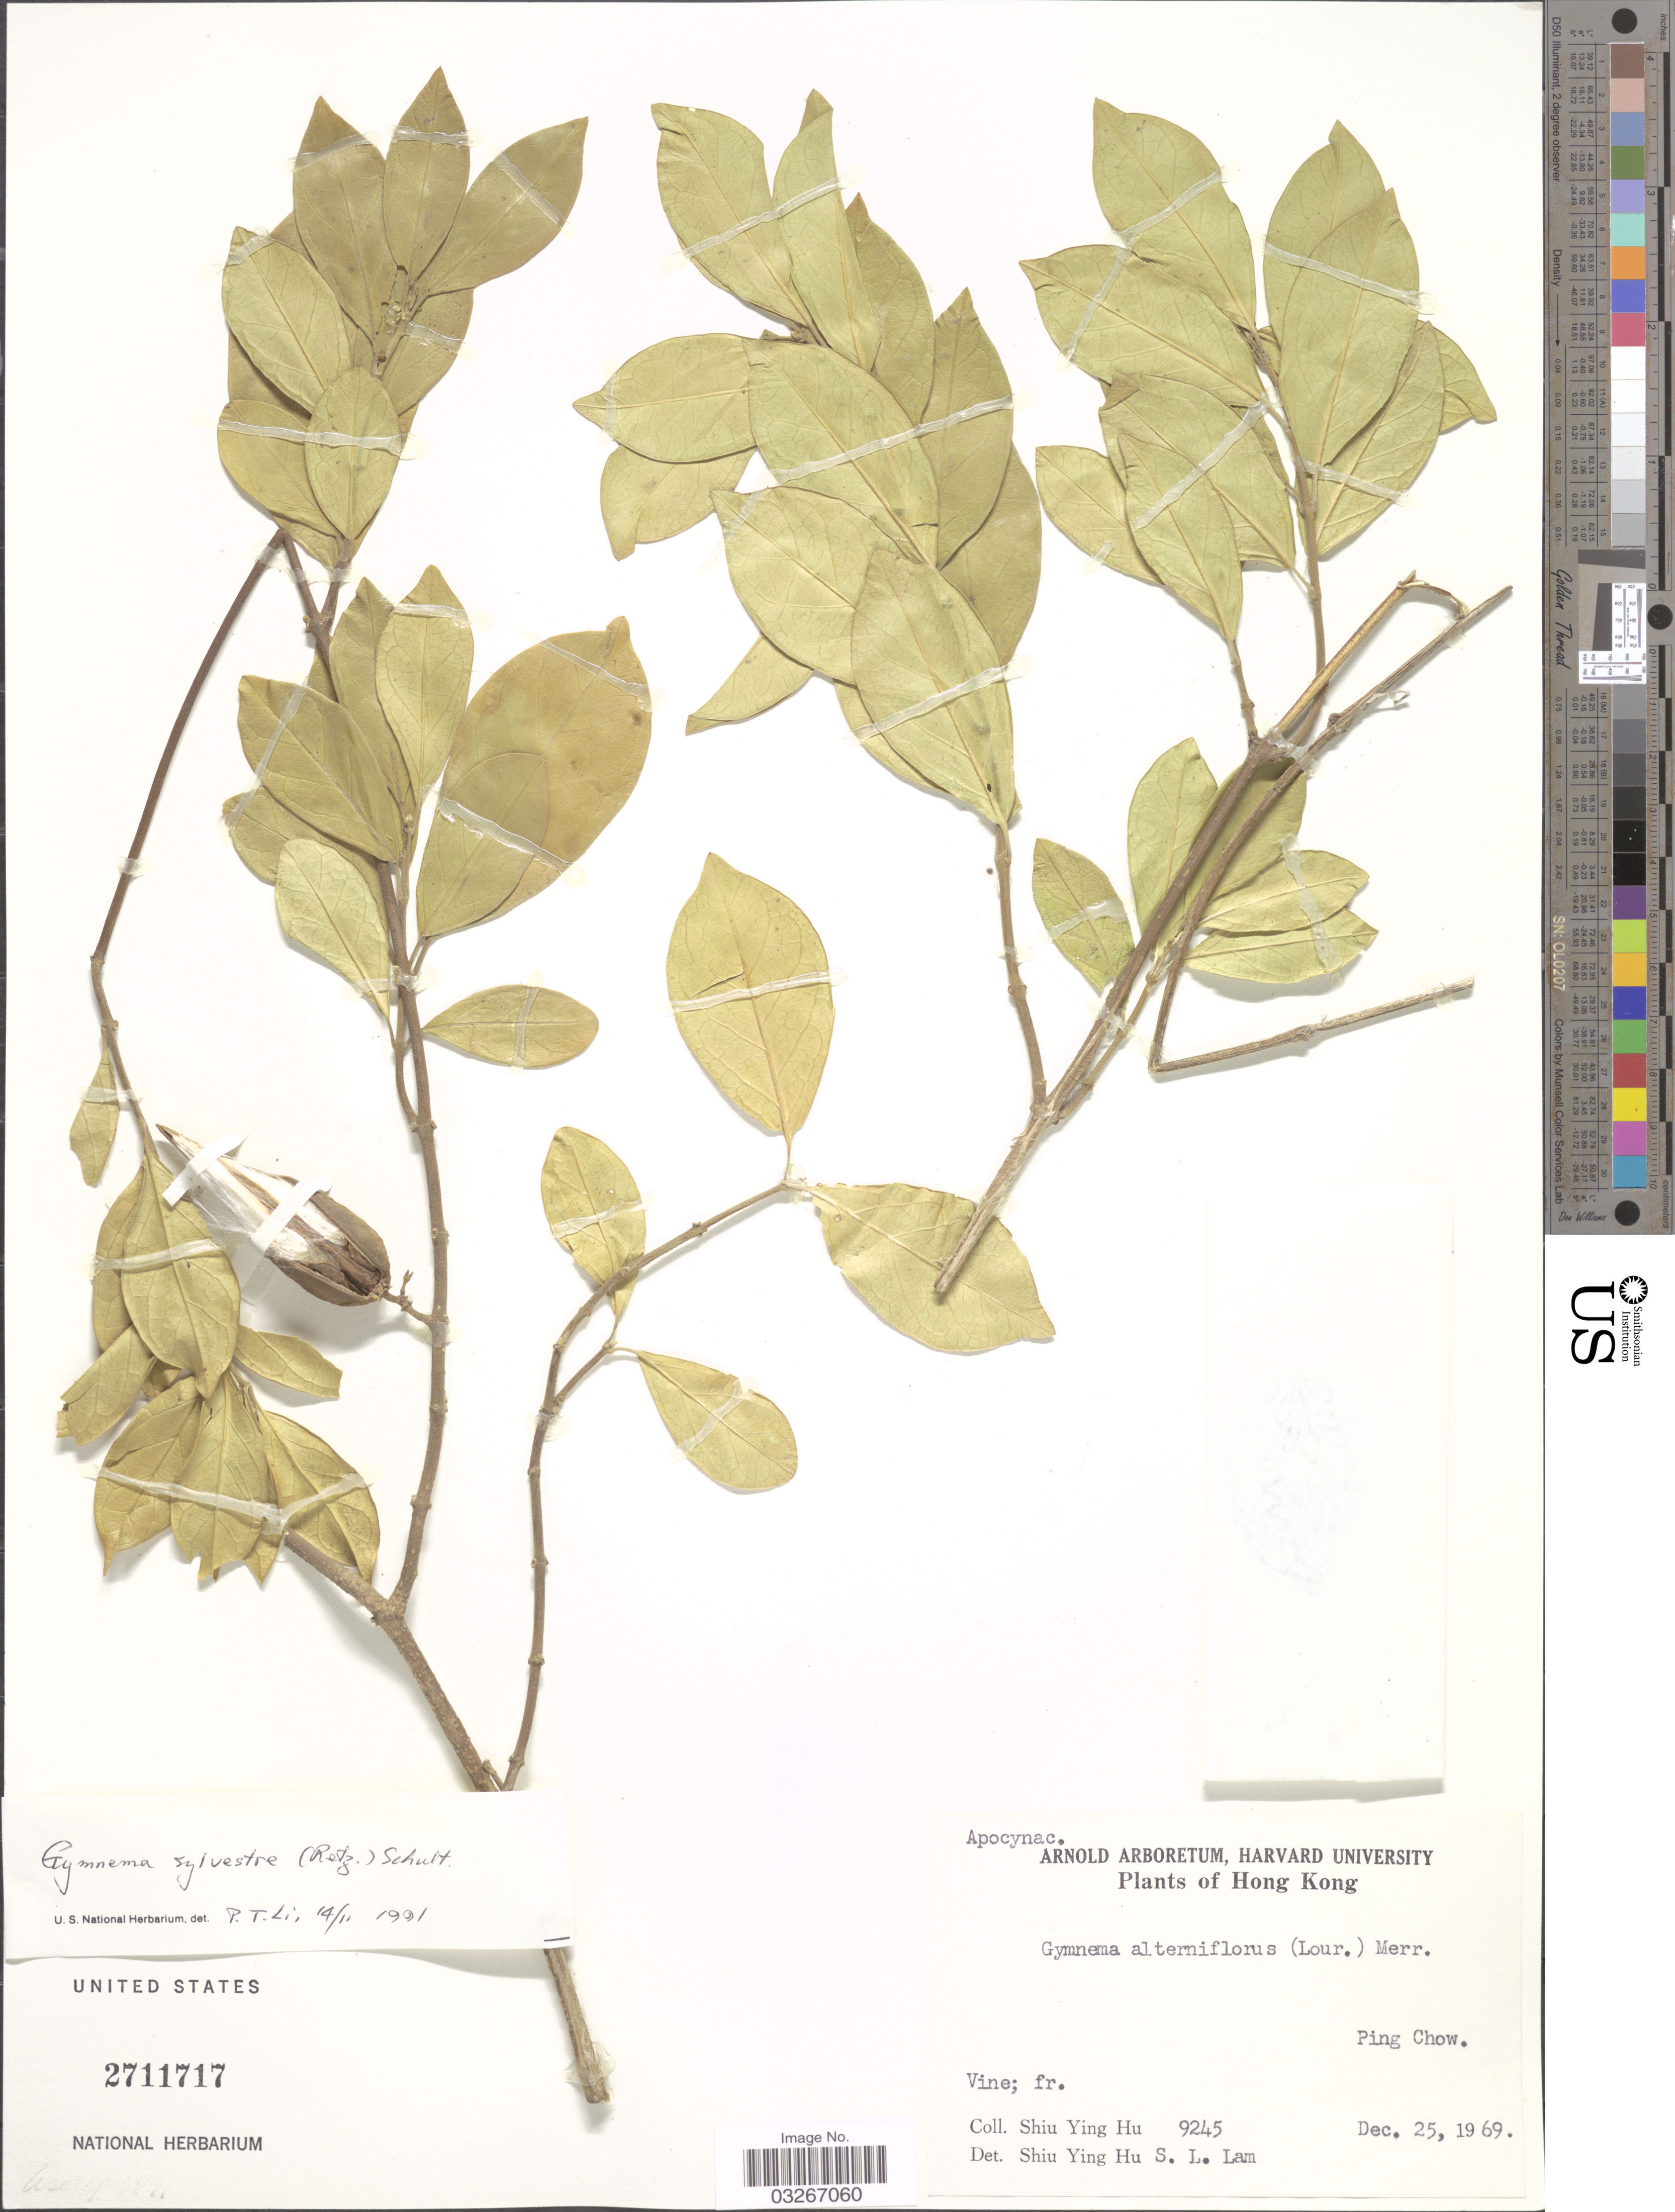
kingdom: Plantae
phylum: Tracheophyta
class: Magnoliopsida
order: Gentianales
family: Apocynaceae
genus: Gymnema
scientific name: Gymnema sylvestre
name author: (Retz.) R. Br. ex Schult. in Roem. & Schult.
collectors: S. Y. Hu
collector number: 9245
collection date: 1969-12-25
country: China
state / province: Hong Kong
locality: Ping Chow.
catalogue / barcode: US 2711717